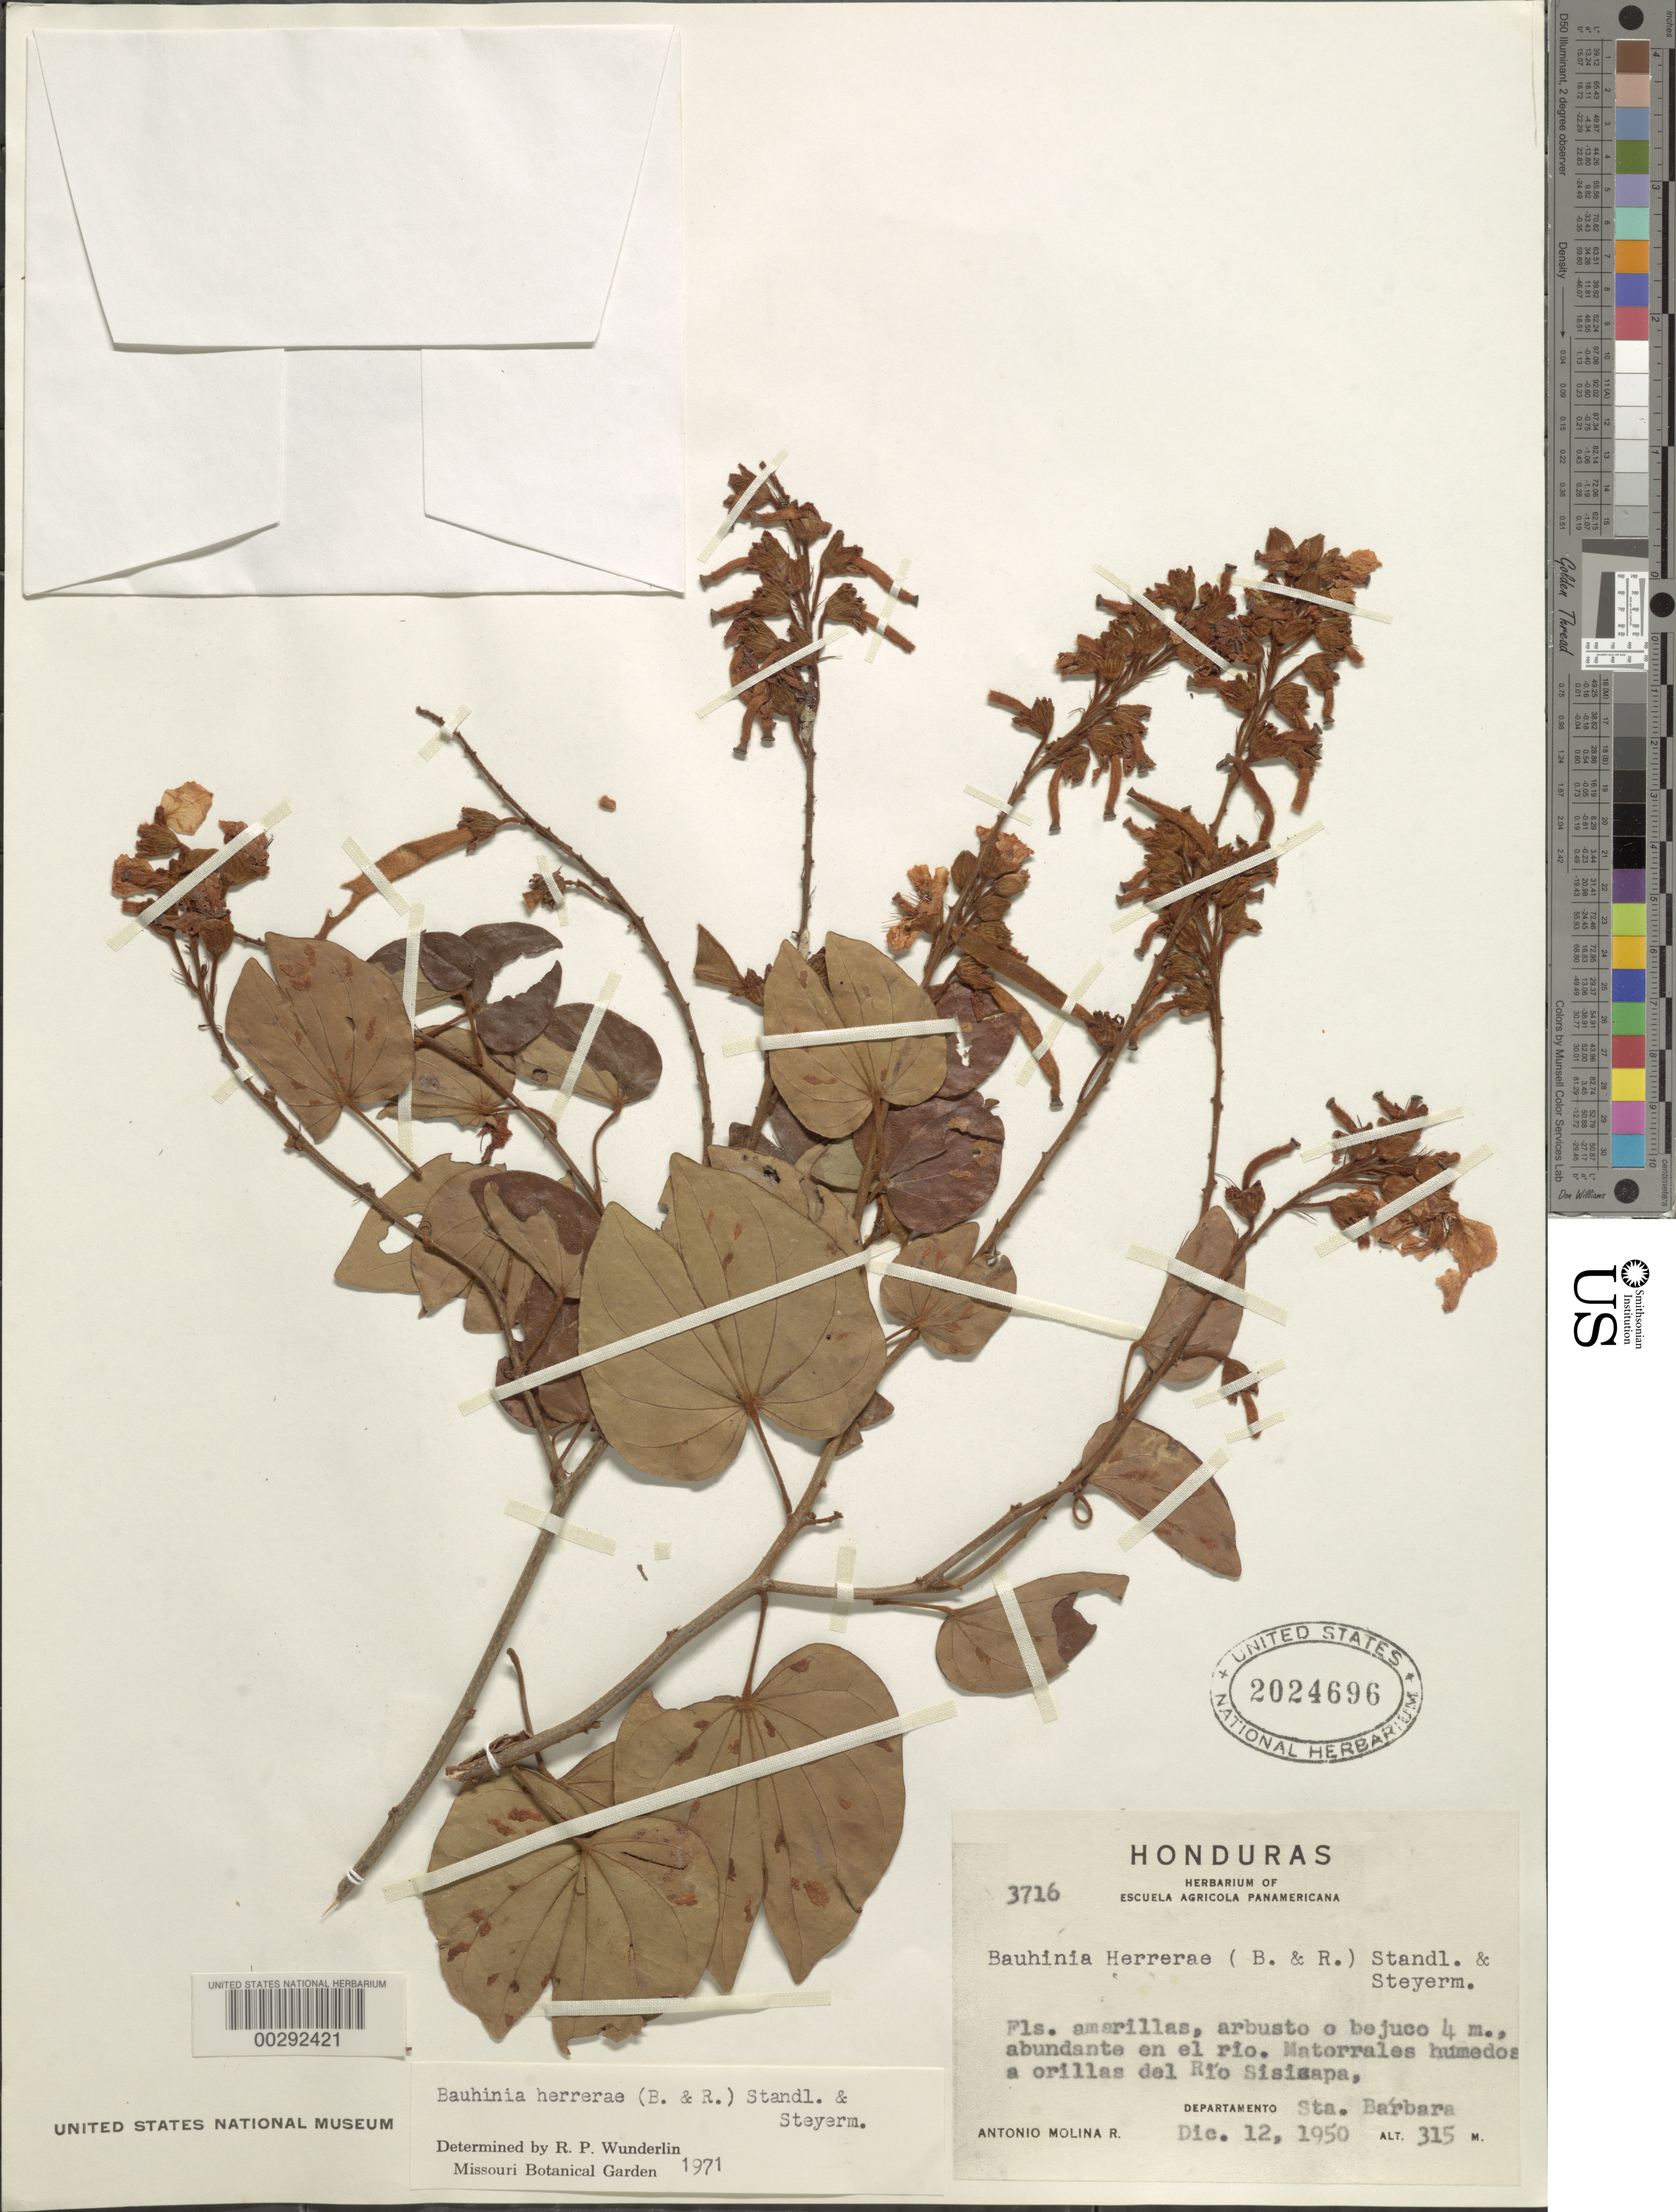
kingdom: Plantae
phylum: Tracheophyta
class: Magnoliopsida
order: Fabales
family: Fabaceae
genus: Bauhinia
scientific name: Bauhinia herrerae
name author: (Britton & Rose) Standl. & Steyerm.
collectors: A. Molina R.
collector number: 3716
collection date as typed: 12 Dec 1950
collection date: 1950-12-12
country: Honduras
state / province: Santa Bárbara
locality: Banks of the río Sisicapa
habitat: Moist thickets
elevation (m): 315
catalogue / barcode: US 2024696